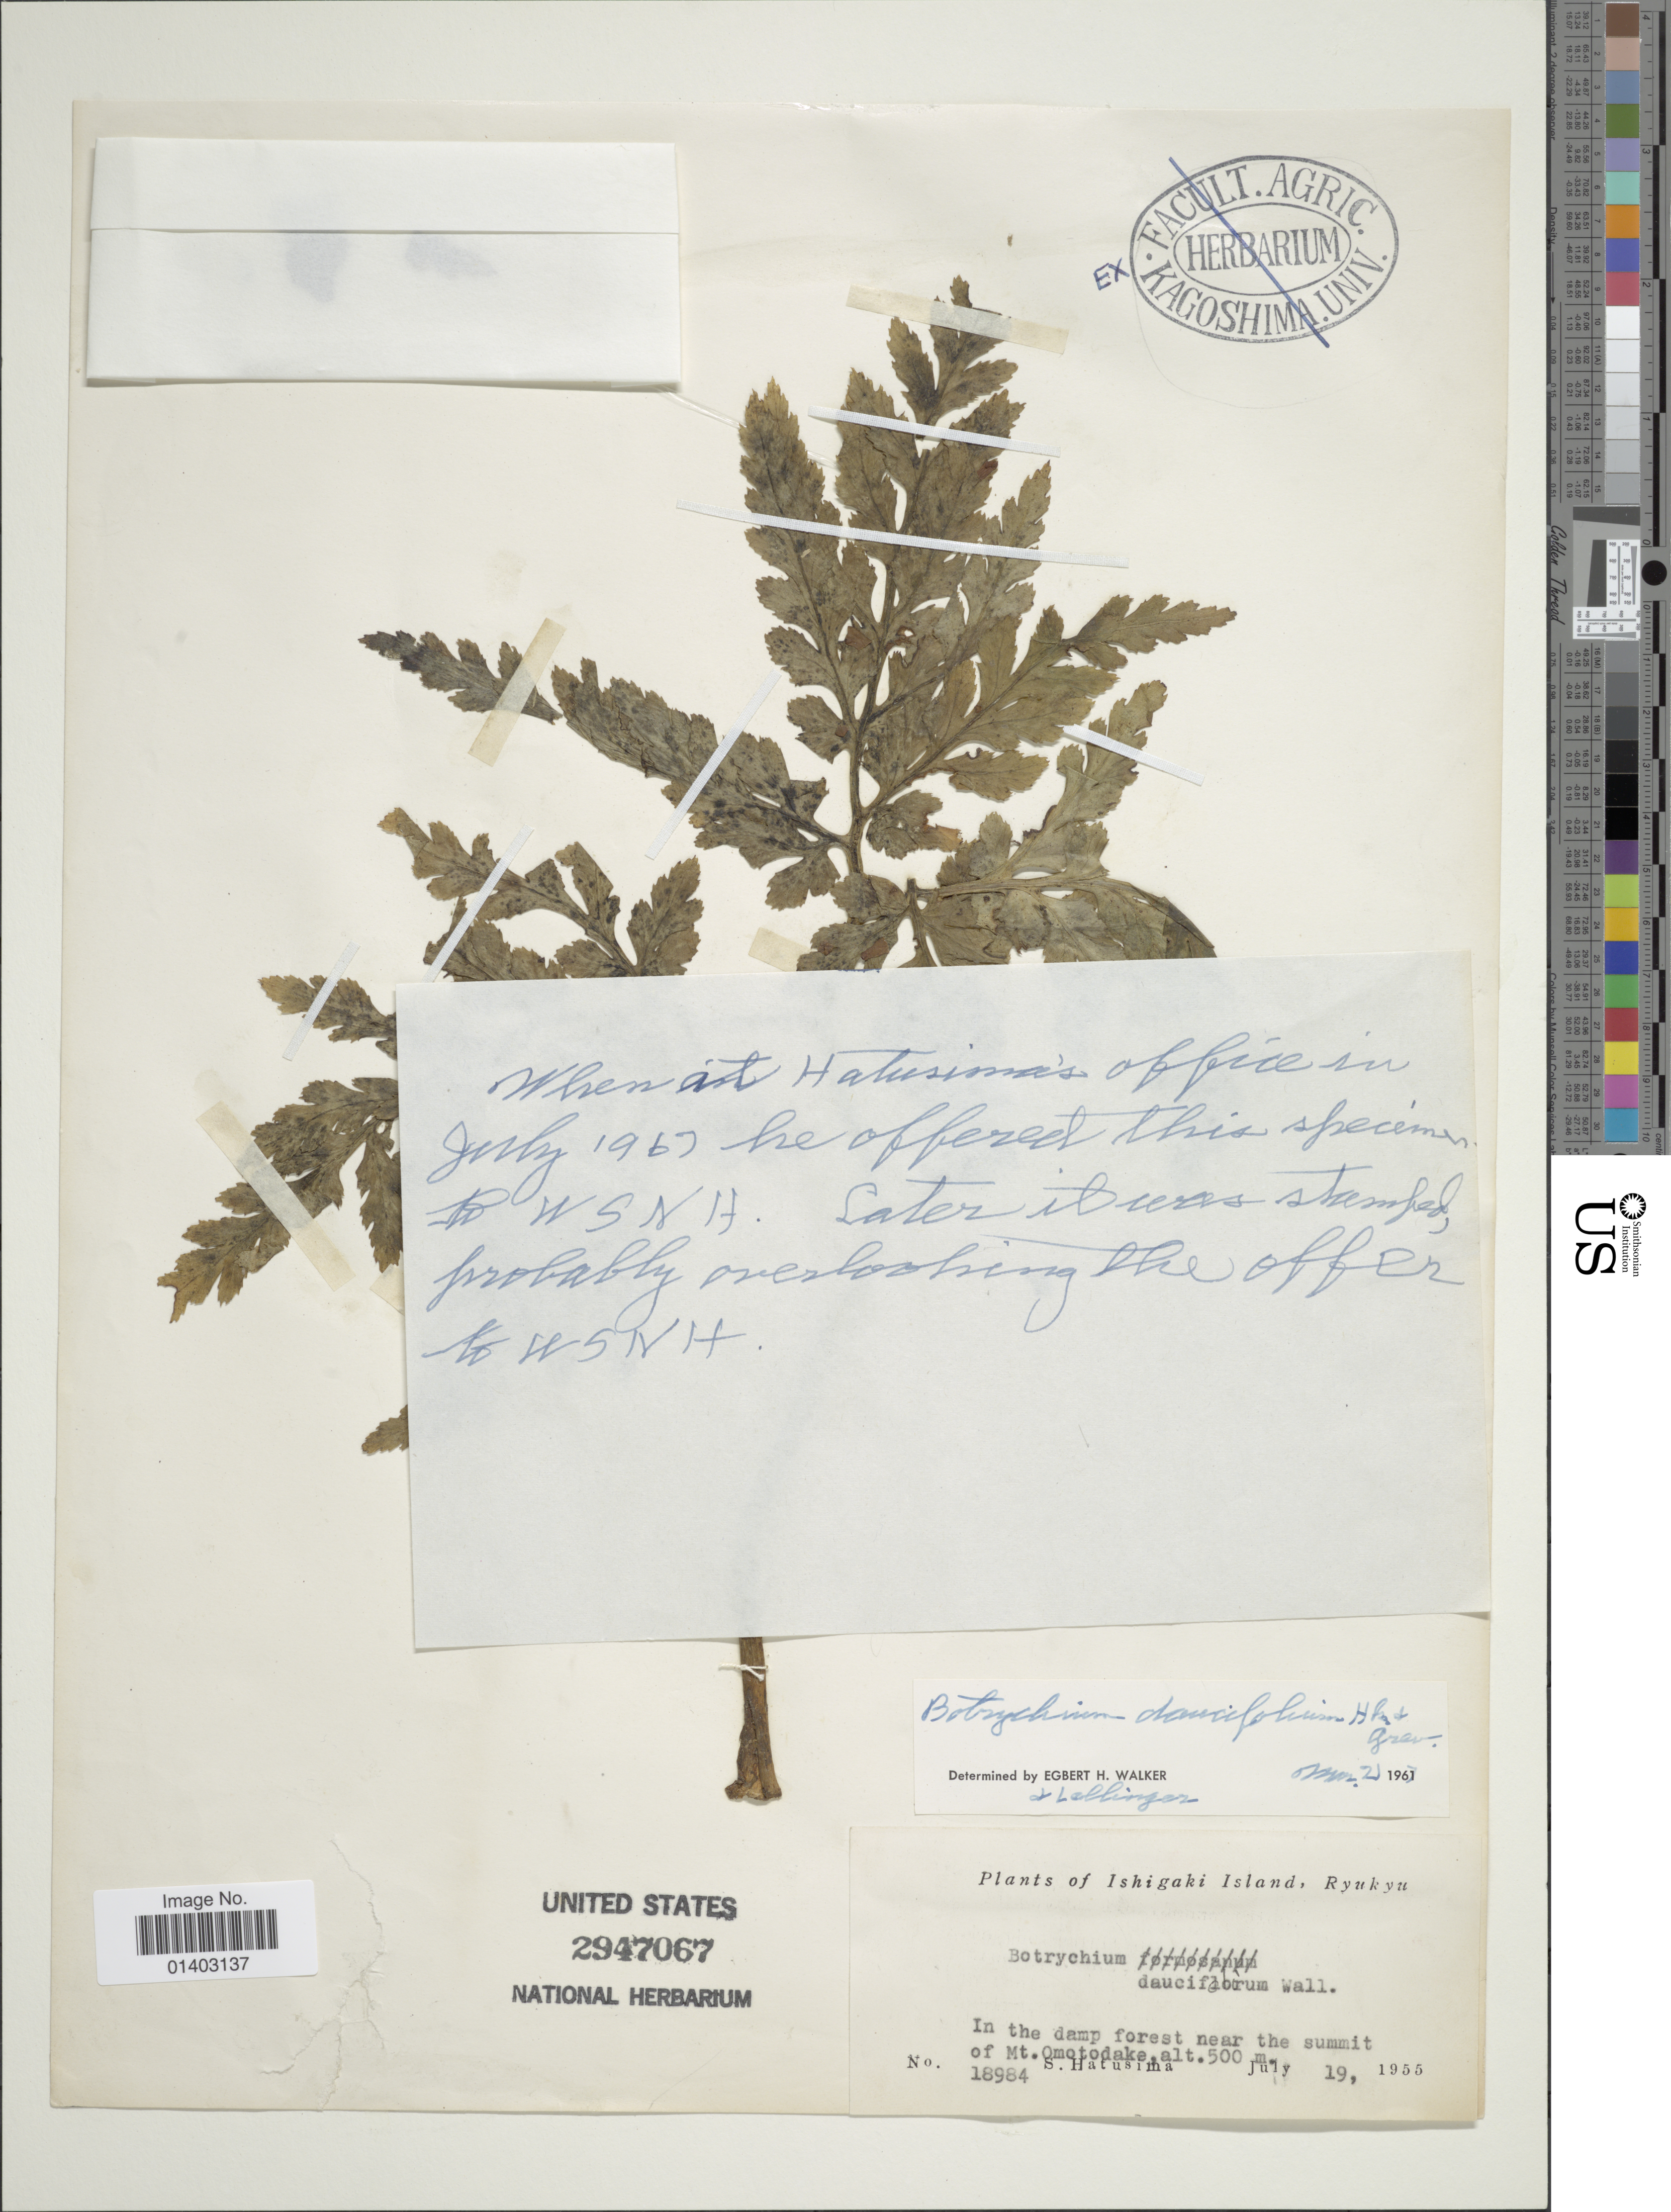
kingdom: Plantae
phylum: Tracheophyta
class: Polypodiopsida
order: Ophioglossales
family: Ophioglossaceae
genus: Botrychium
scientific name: Botrychium daucifolium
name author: (Wall.) Hook. & Grev.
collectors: S. Hatusima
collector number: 18984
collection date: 1955-07-19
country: Japan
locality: Ishigaki Island, Ryukyu, In the damp forest near the summit of Mt Omotodake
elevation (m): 500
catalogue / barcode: US 2947067